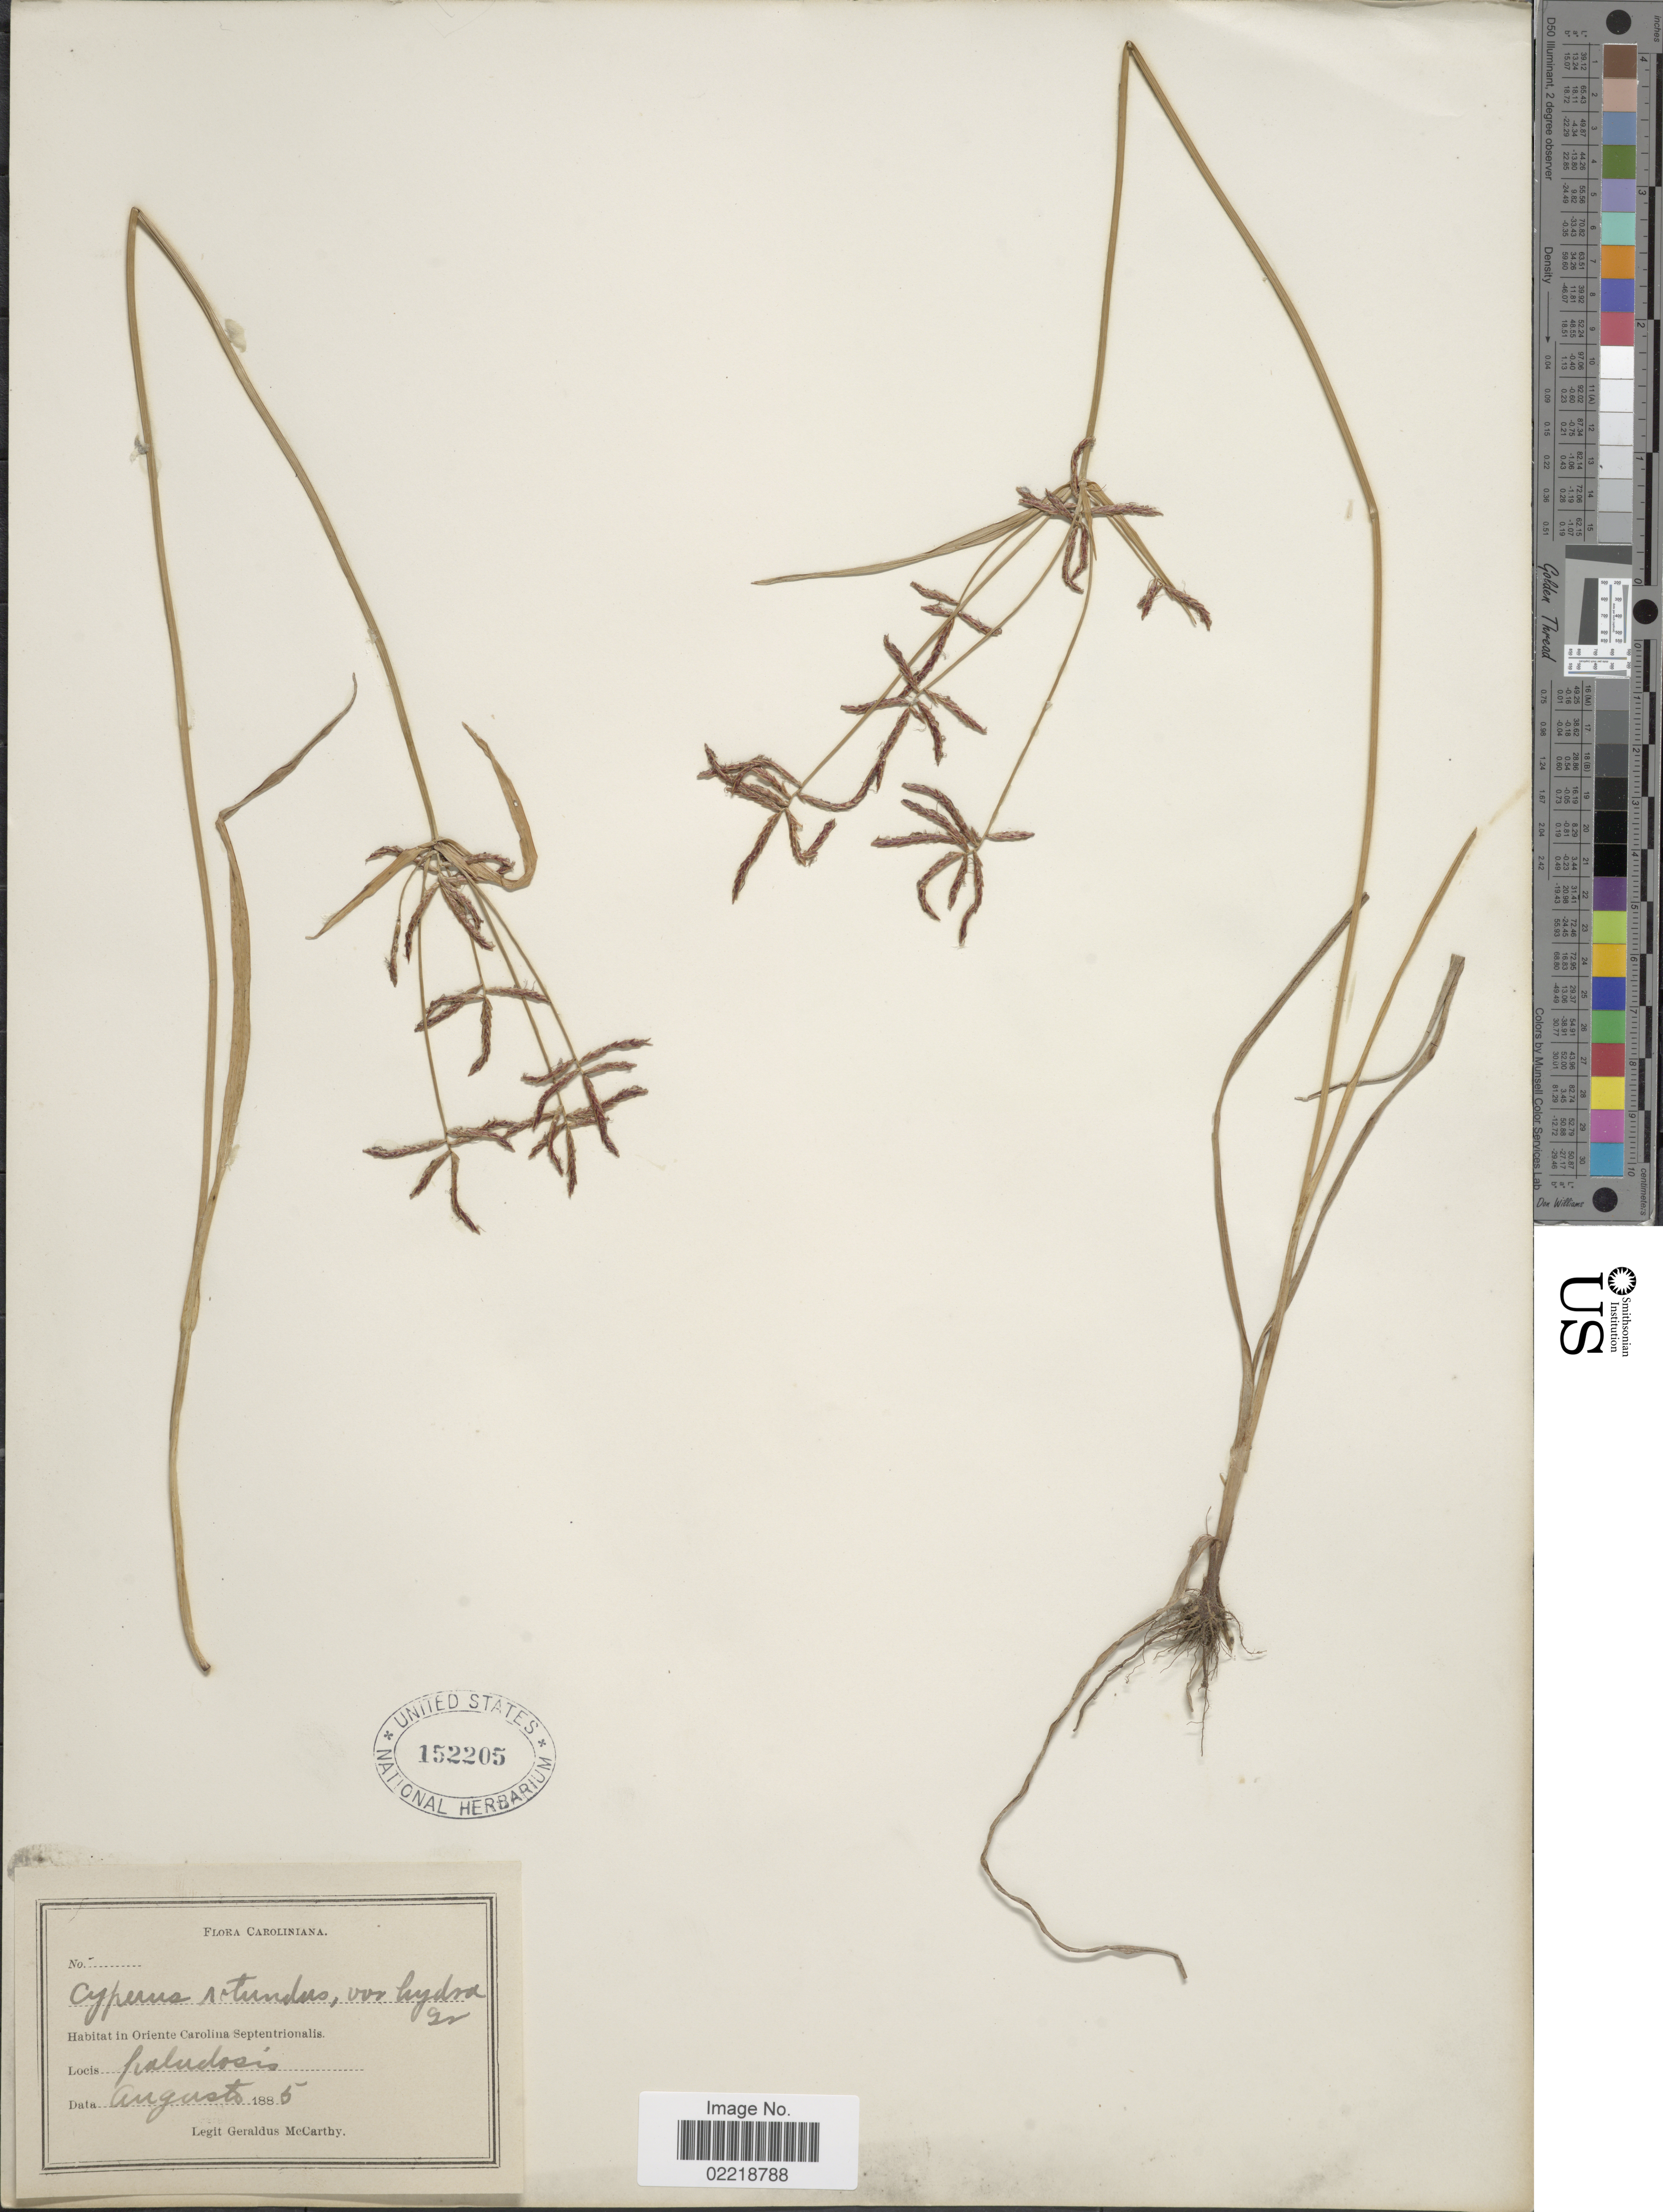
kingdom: Plantae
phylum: Tracheophyta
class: Liliopsida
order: Poales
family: Cyperaceae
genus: Cyperus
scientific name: Cyperus rotundus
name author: L.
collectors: M. McCarthy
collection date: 1885-08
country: United States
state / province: North Carolina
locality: Caroliniana. Oriente Carolina Septentrionalis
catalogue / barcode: US 152205